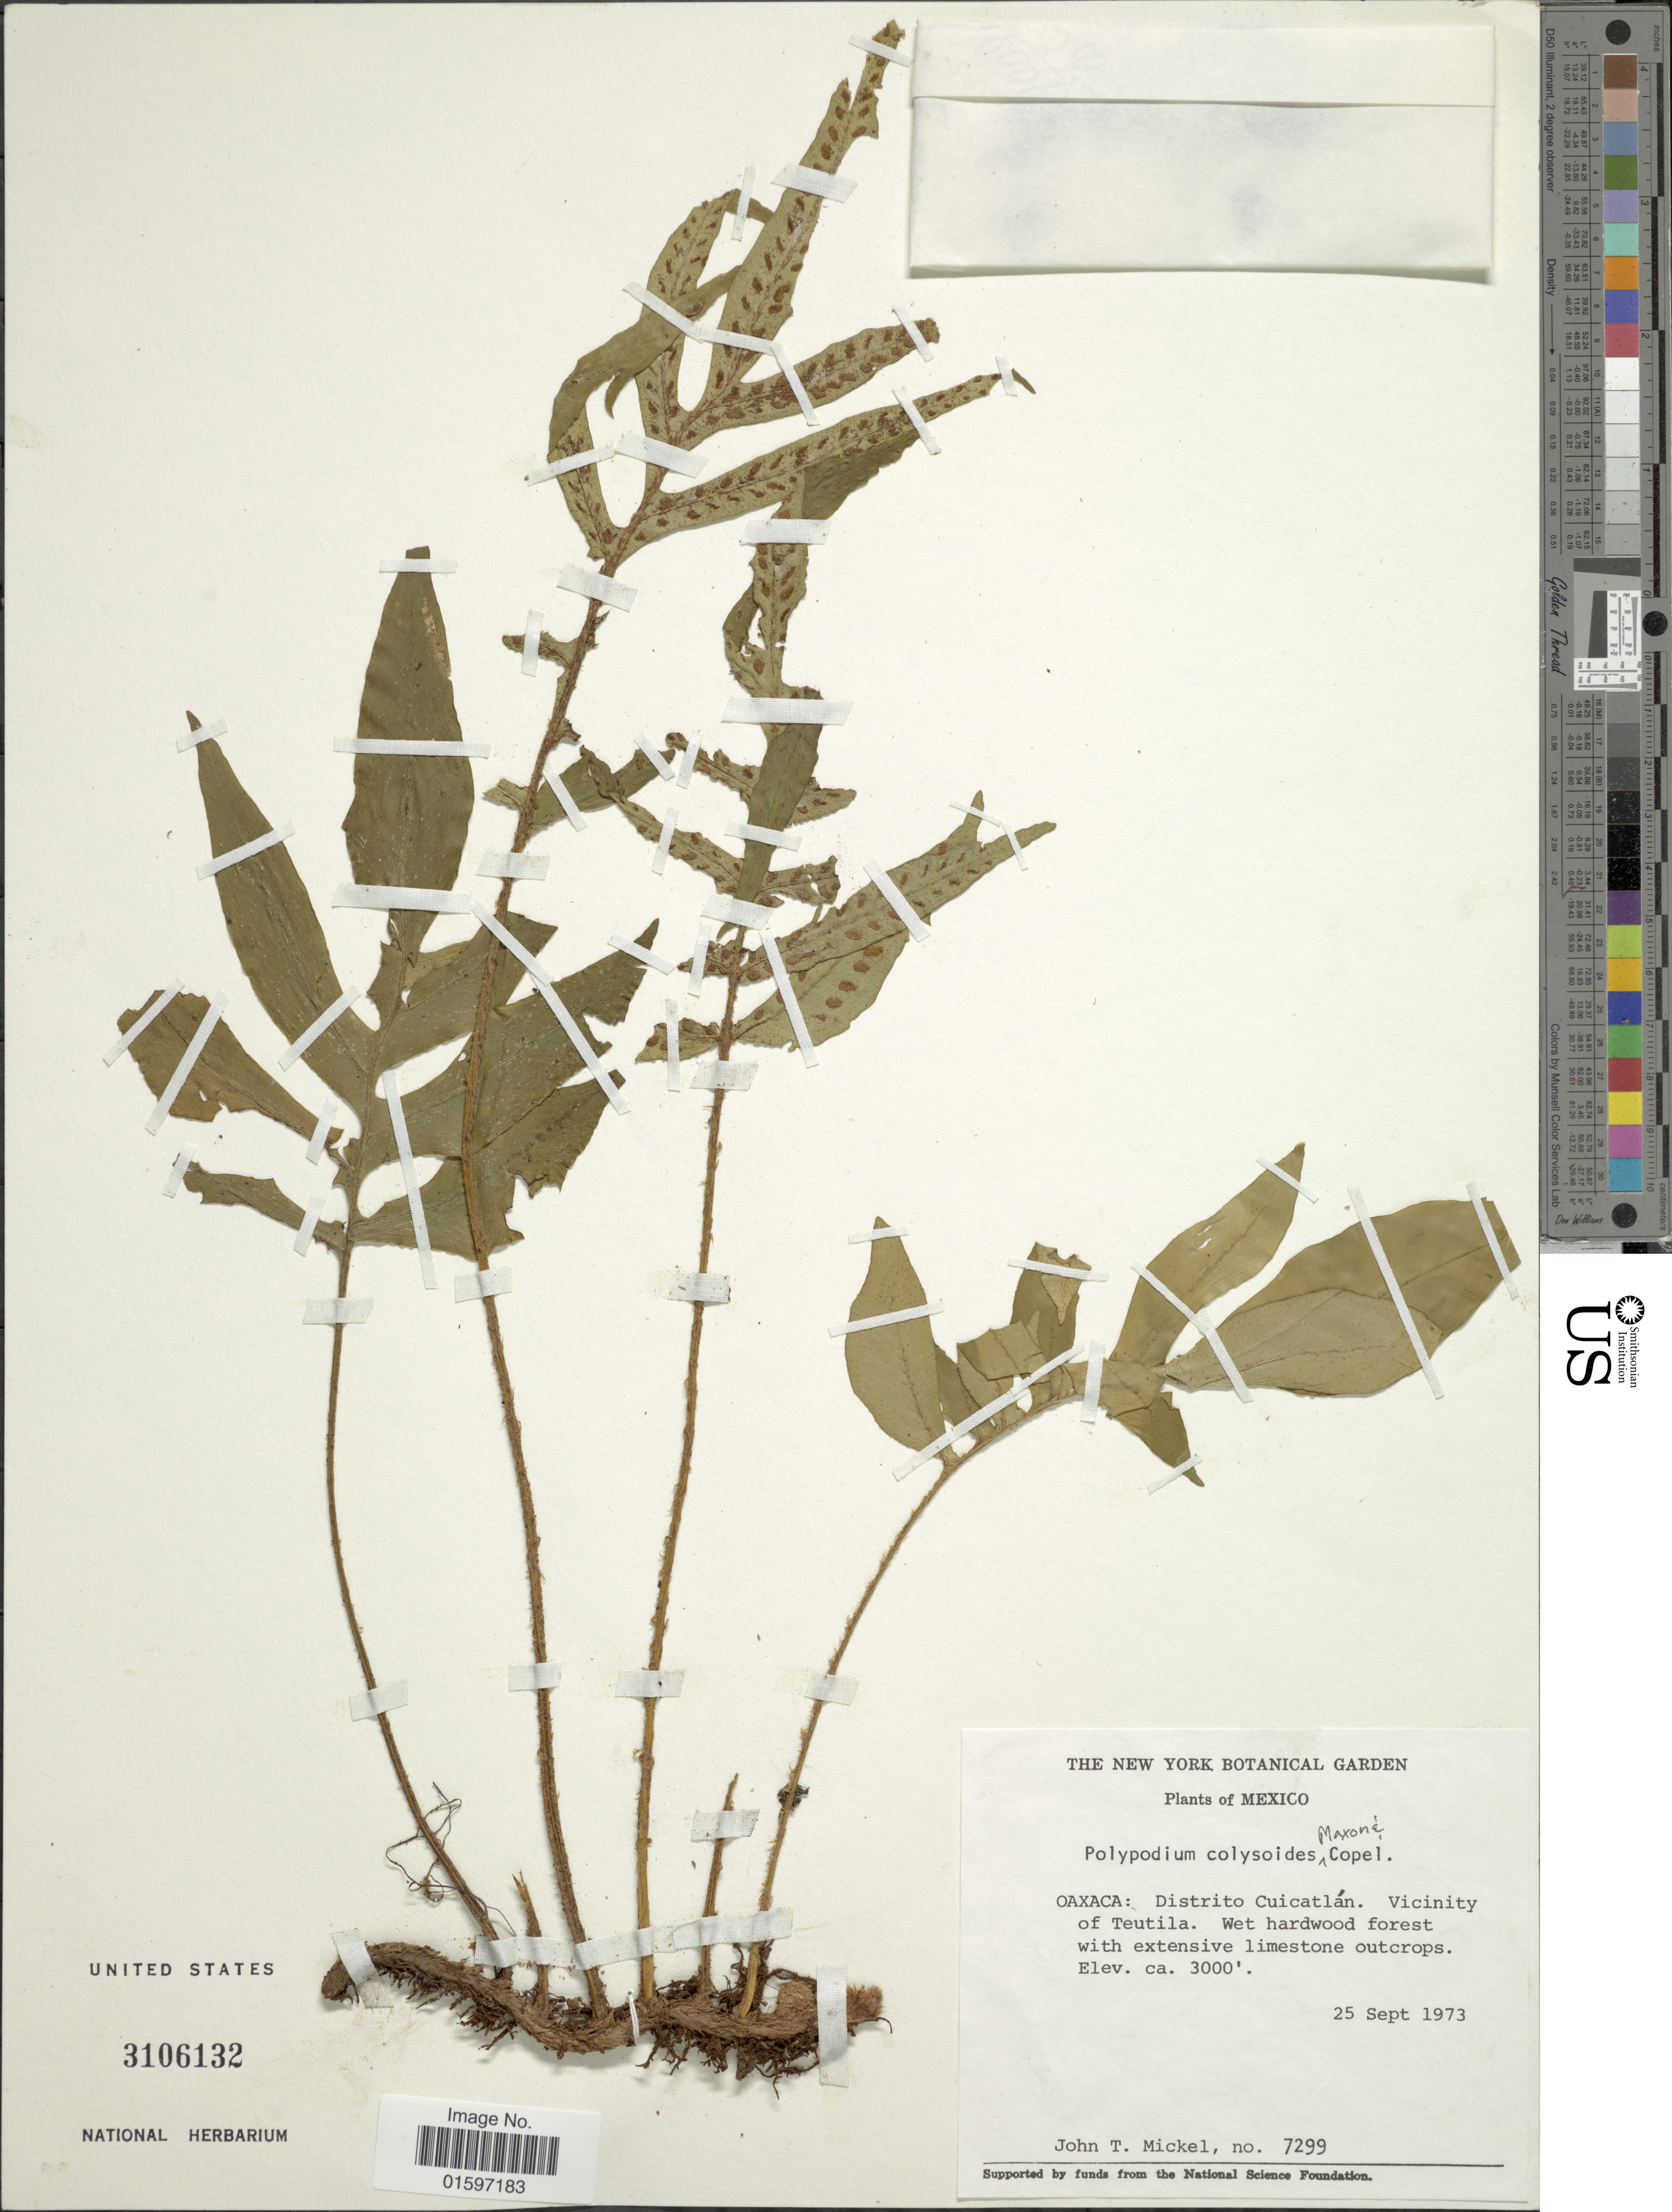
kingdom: Plantae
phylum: Tracheophyta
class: Polypodiopsida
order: Polypodiales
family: Polypodiaceae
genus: Pleopeltis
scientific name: Pleopeltis bradeorum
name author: (Rosenst.)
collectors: J. T. Mickel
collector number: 7299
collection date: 1973-09-25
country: Mexico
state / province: Oaxaca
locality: Distrito Cuicatlán, vicinity of Teutila, wet hardwood forest with extensive limestone outcrops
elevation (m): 914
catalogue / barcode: US 3106132